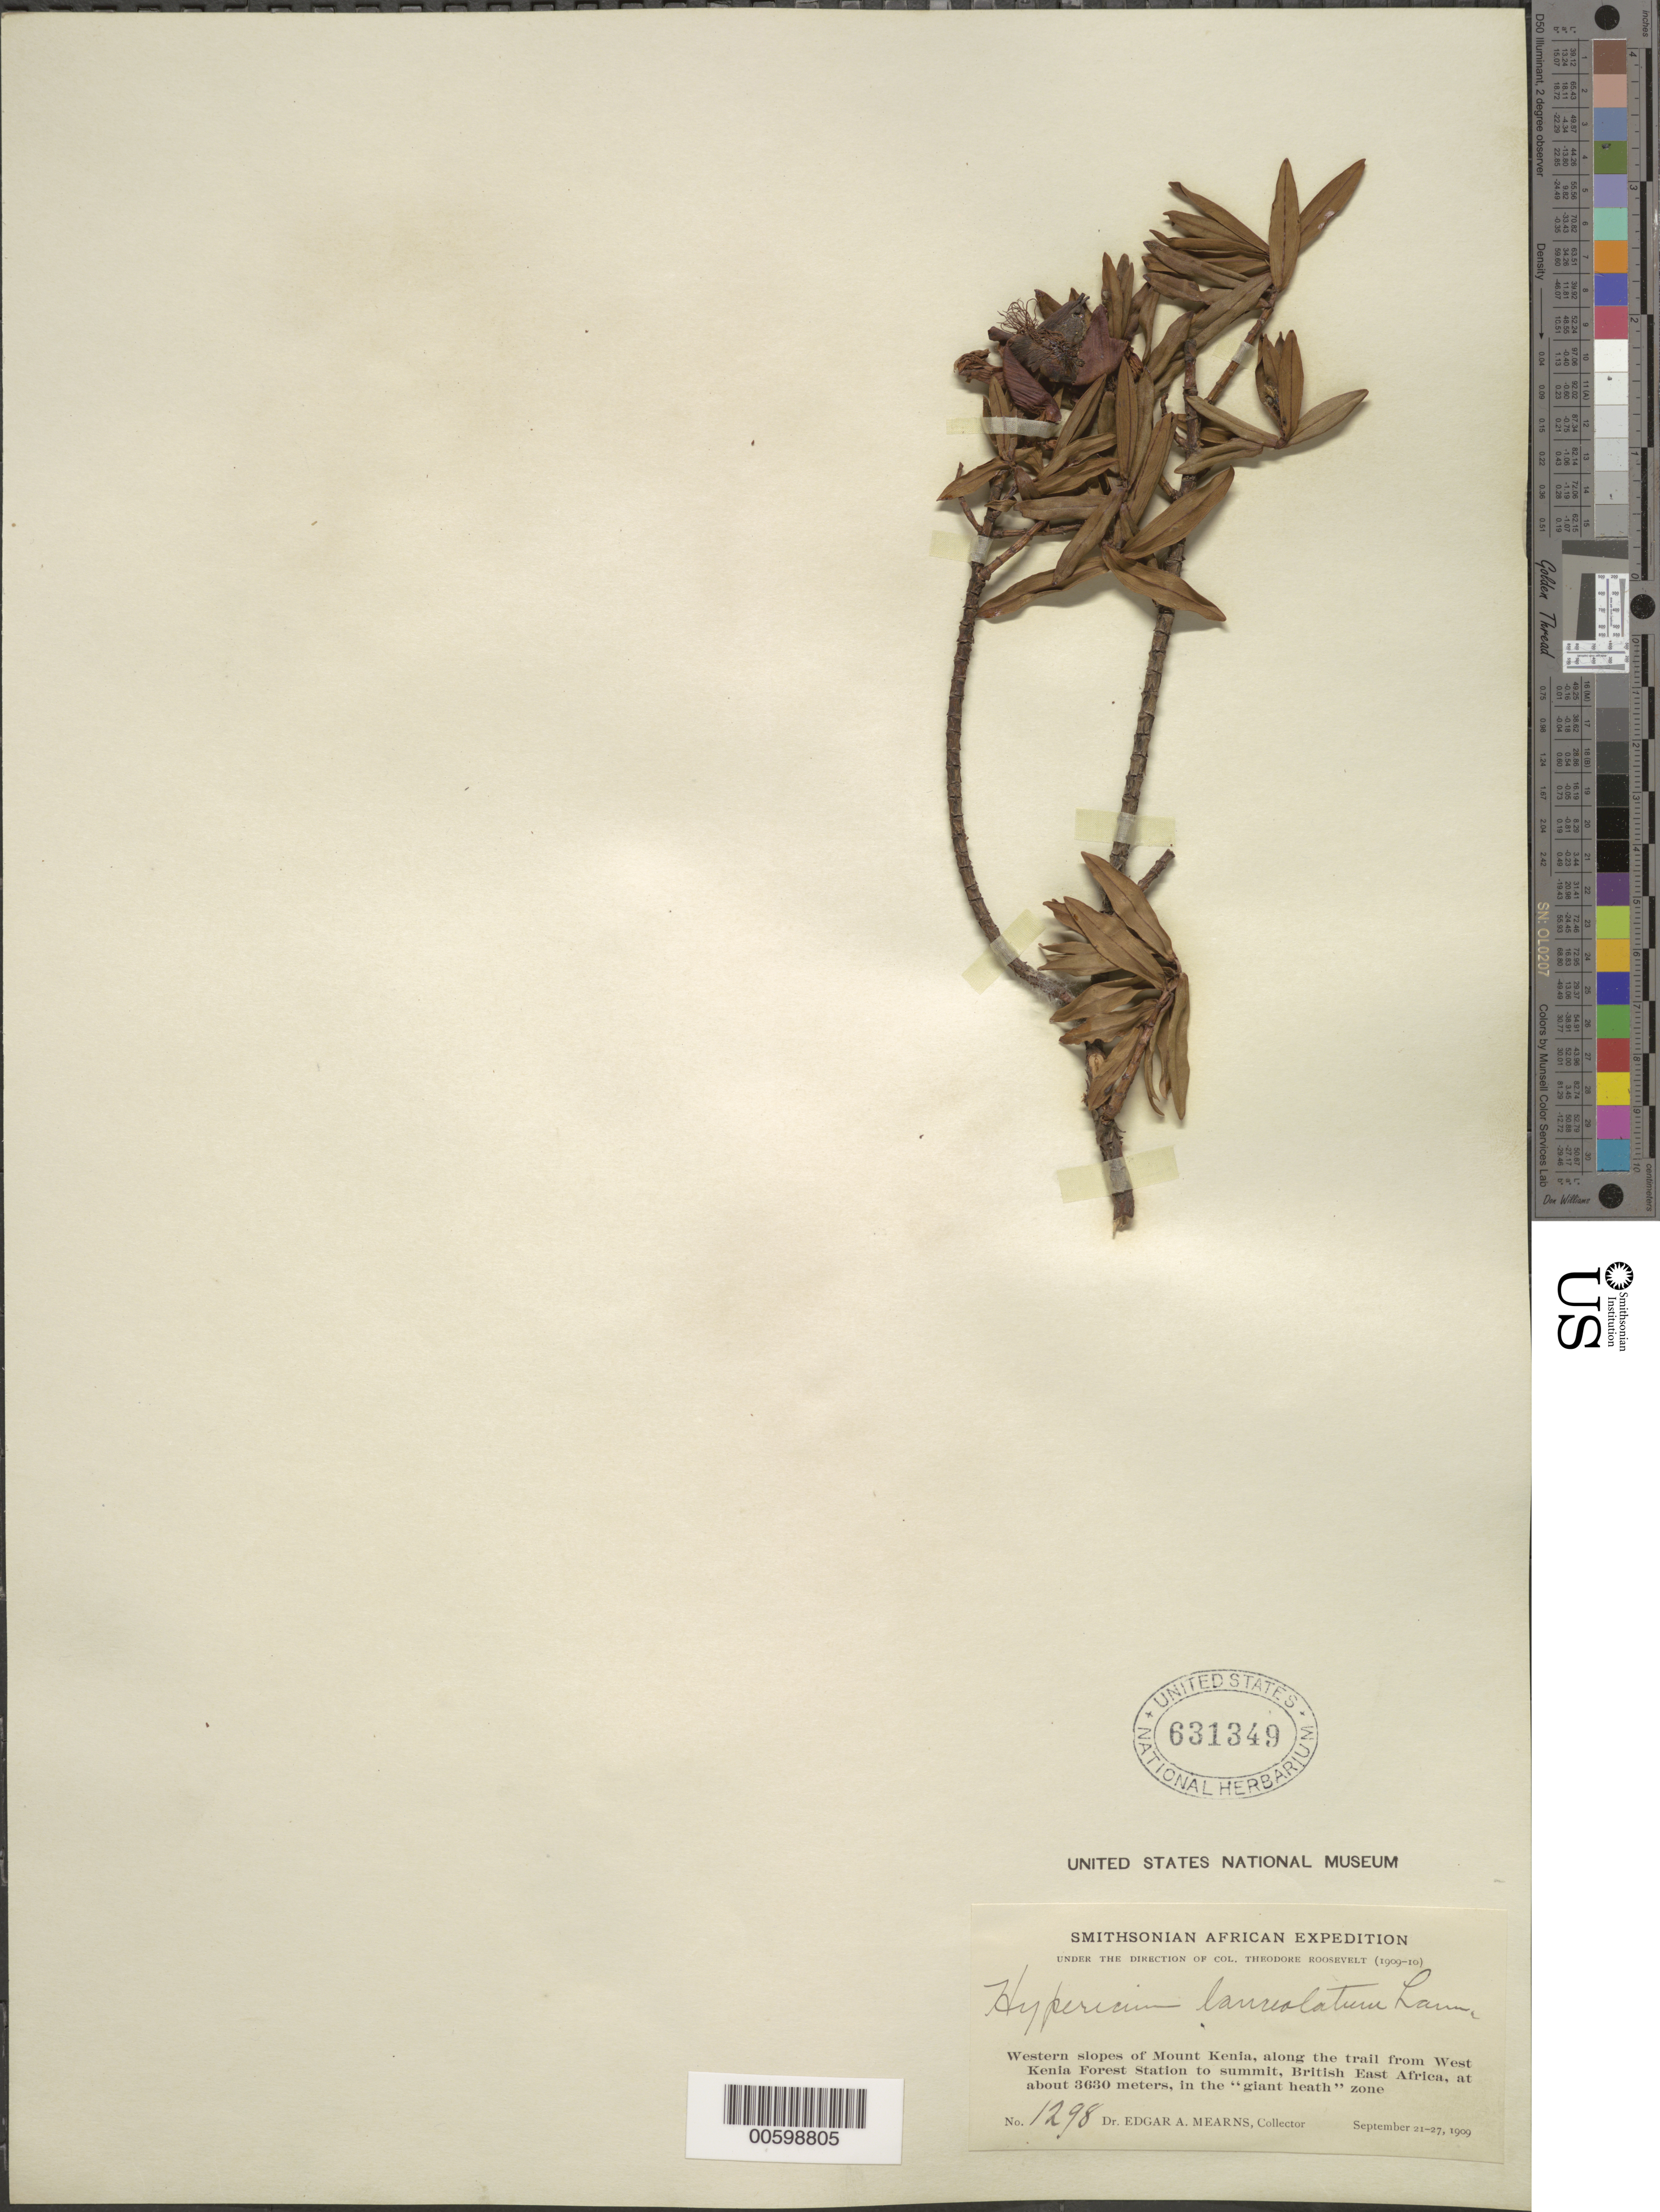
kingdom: Plantae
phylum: Tracheophyta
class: Magnoliopsida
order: Malpighiales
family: Hypericaceae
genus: Hypericum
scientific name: Hypericum keniense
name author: Schweinf.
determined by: Strong, Mark T., (BOT), Smithsonian Institution - National Museum of Natural History (UNITED STATES)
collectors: E. A. Mearns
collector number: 1298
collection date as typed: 21 Sep 1909 to 27 Sep 1909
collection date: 1909-09-21/1909-09-27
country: Kenya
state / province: Nyeri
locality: Western slopes of Mount Kenya, along the trail from West Kenya Forest Station to summit, in the " giant health zone"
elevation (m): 3630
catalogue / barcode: US 631349